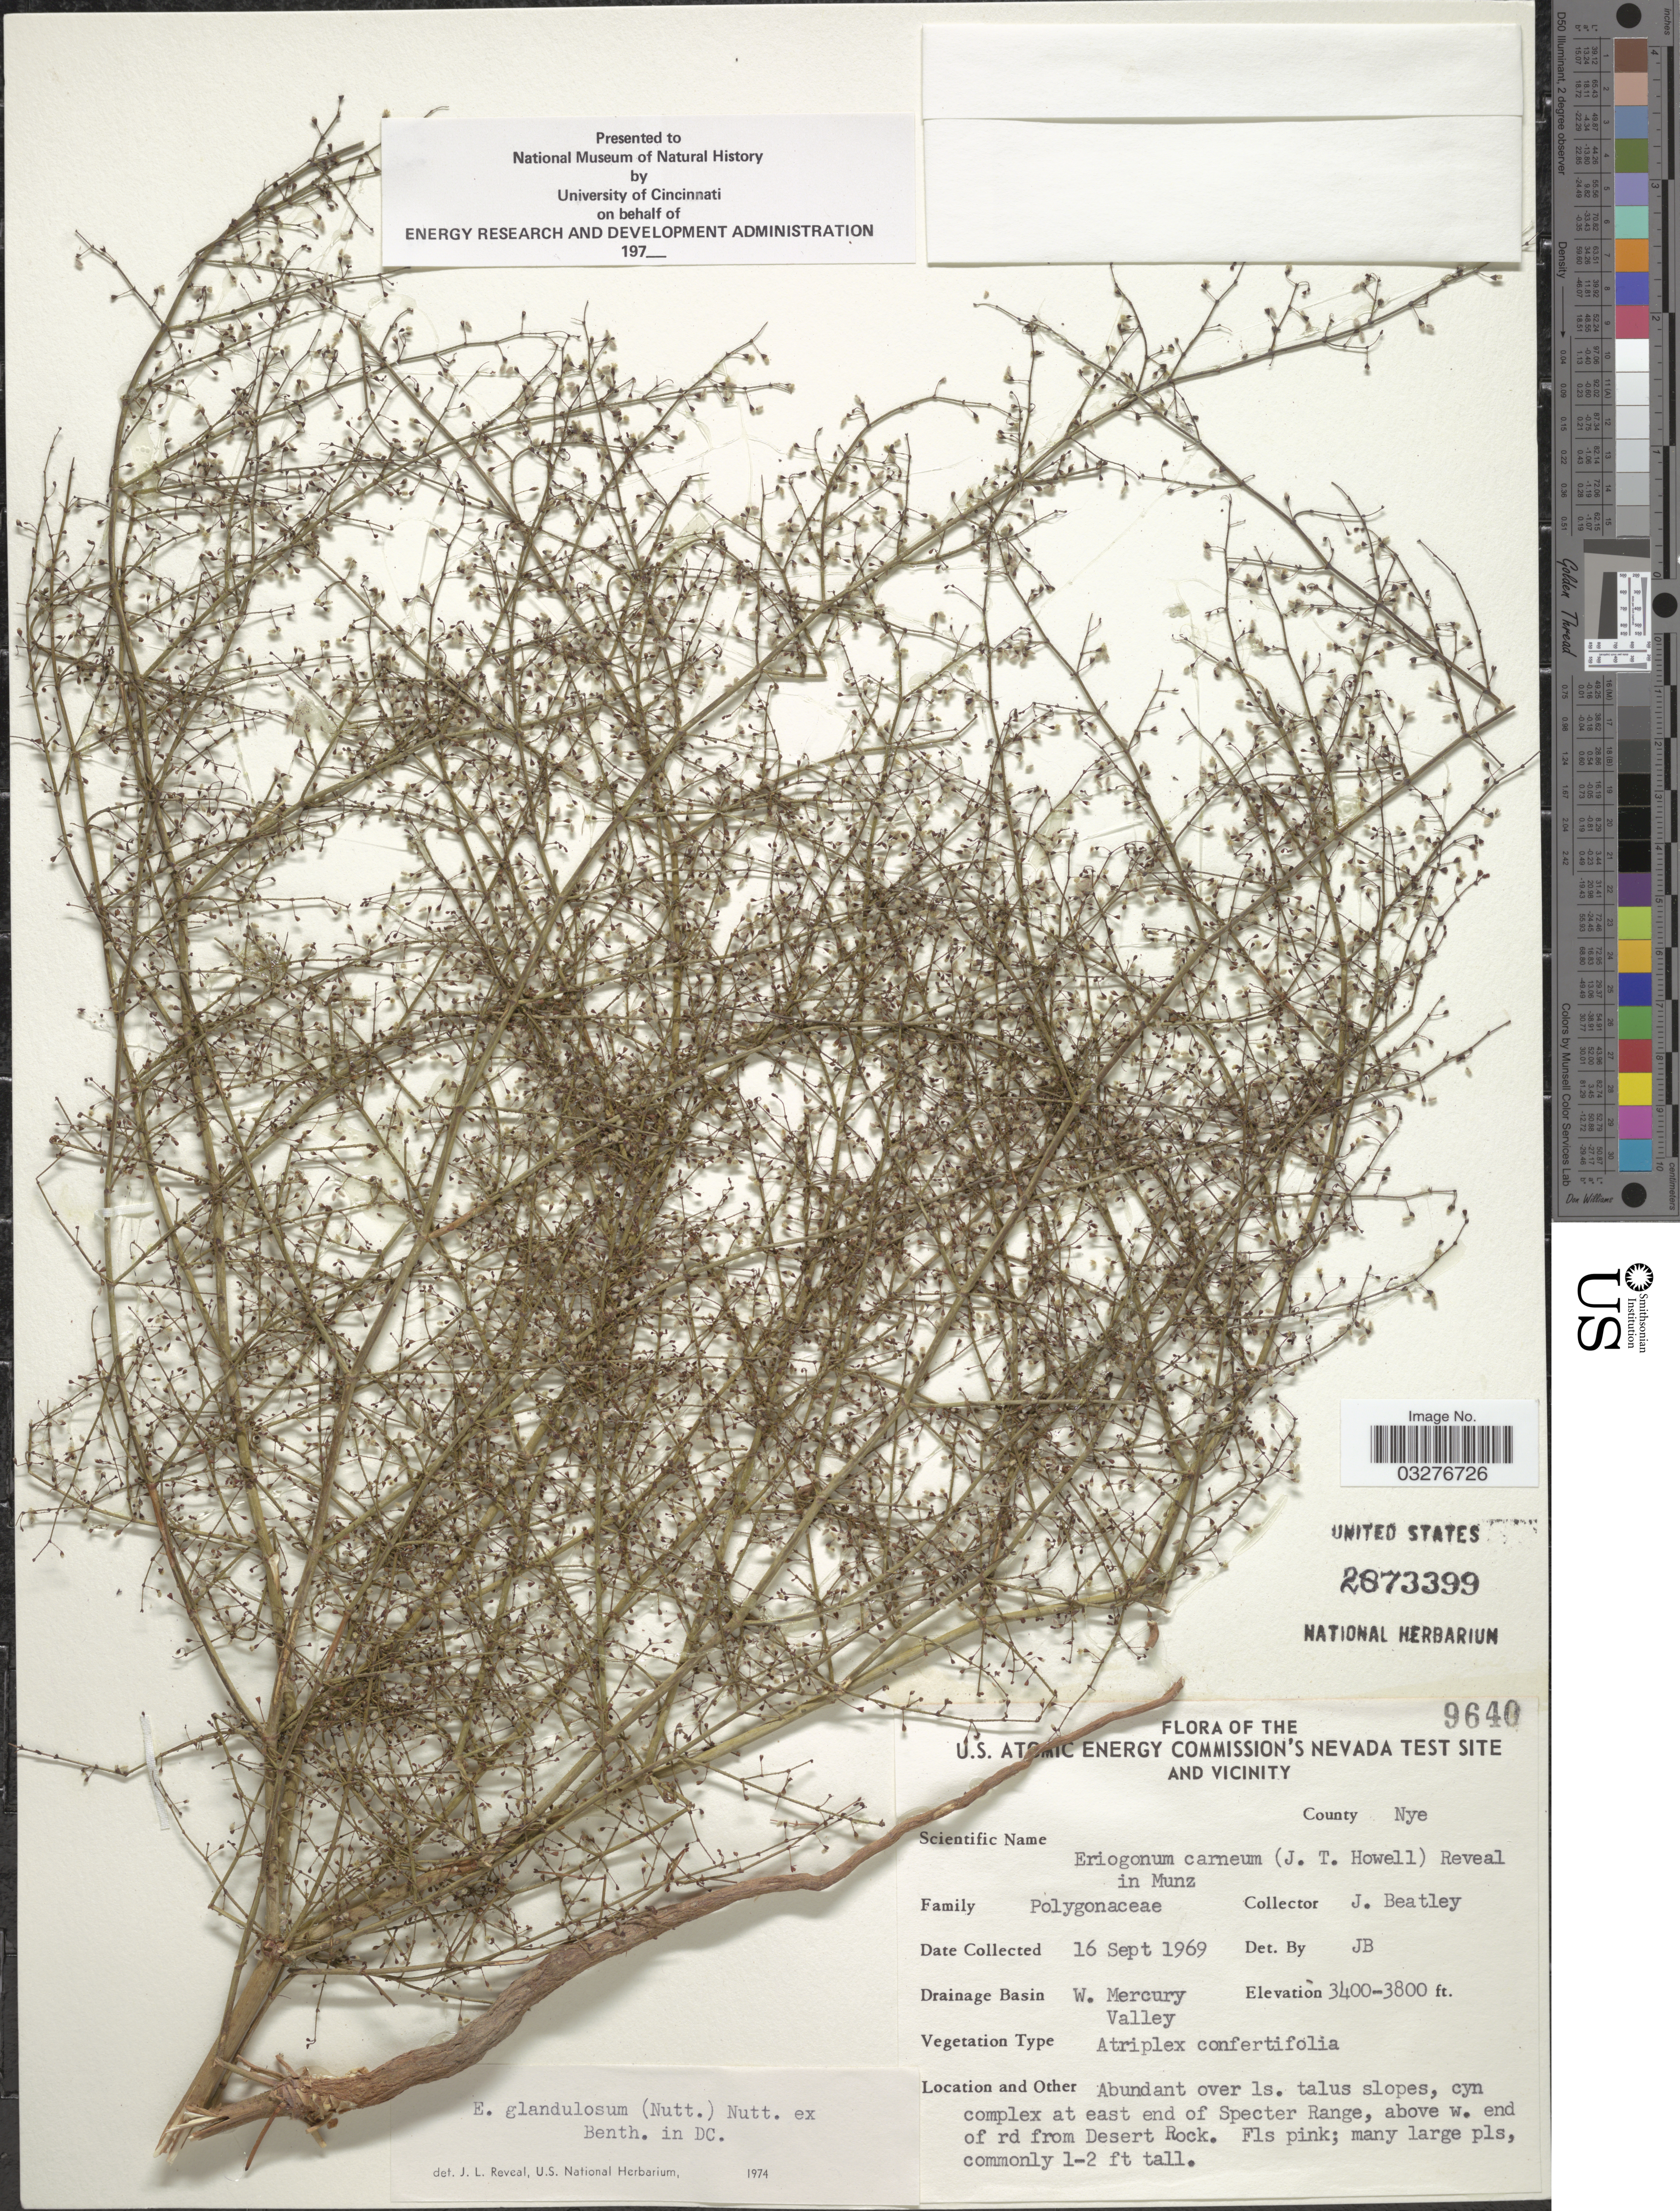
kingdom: Plantae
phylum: Tracheophyta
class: Magnoliopsida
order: Caryophyllales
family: Polygonaceae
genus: Eriogonum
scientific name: Eriogonum glandulosum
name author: (Nutt.) Nutt. ex Benth.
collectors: J. C. Beatley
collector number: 9640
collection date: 1969-09-16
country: United States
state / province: Nevada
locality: U. S. Atomic Energy Commission's Nevada Test Site and Vicinity. County Nye. Drainage Basin W. Mercury Valley. Cyn complex at east end of Specter Range, above w. end of rd from Desert Rock.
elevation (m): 1036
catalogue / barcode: US 2873399